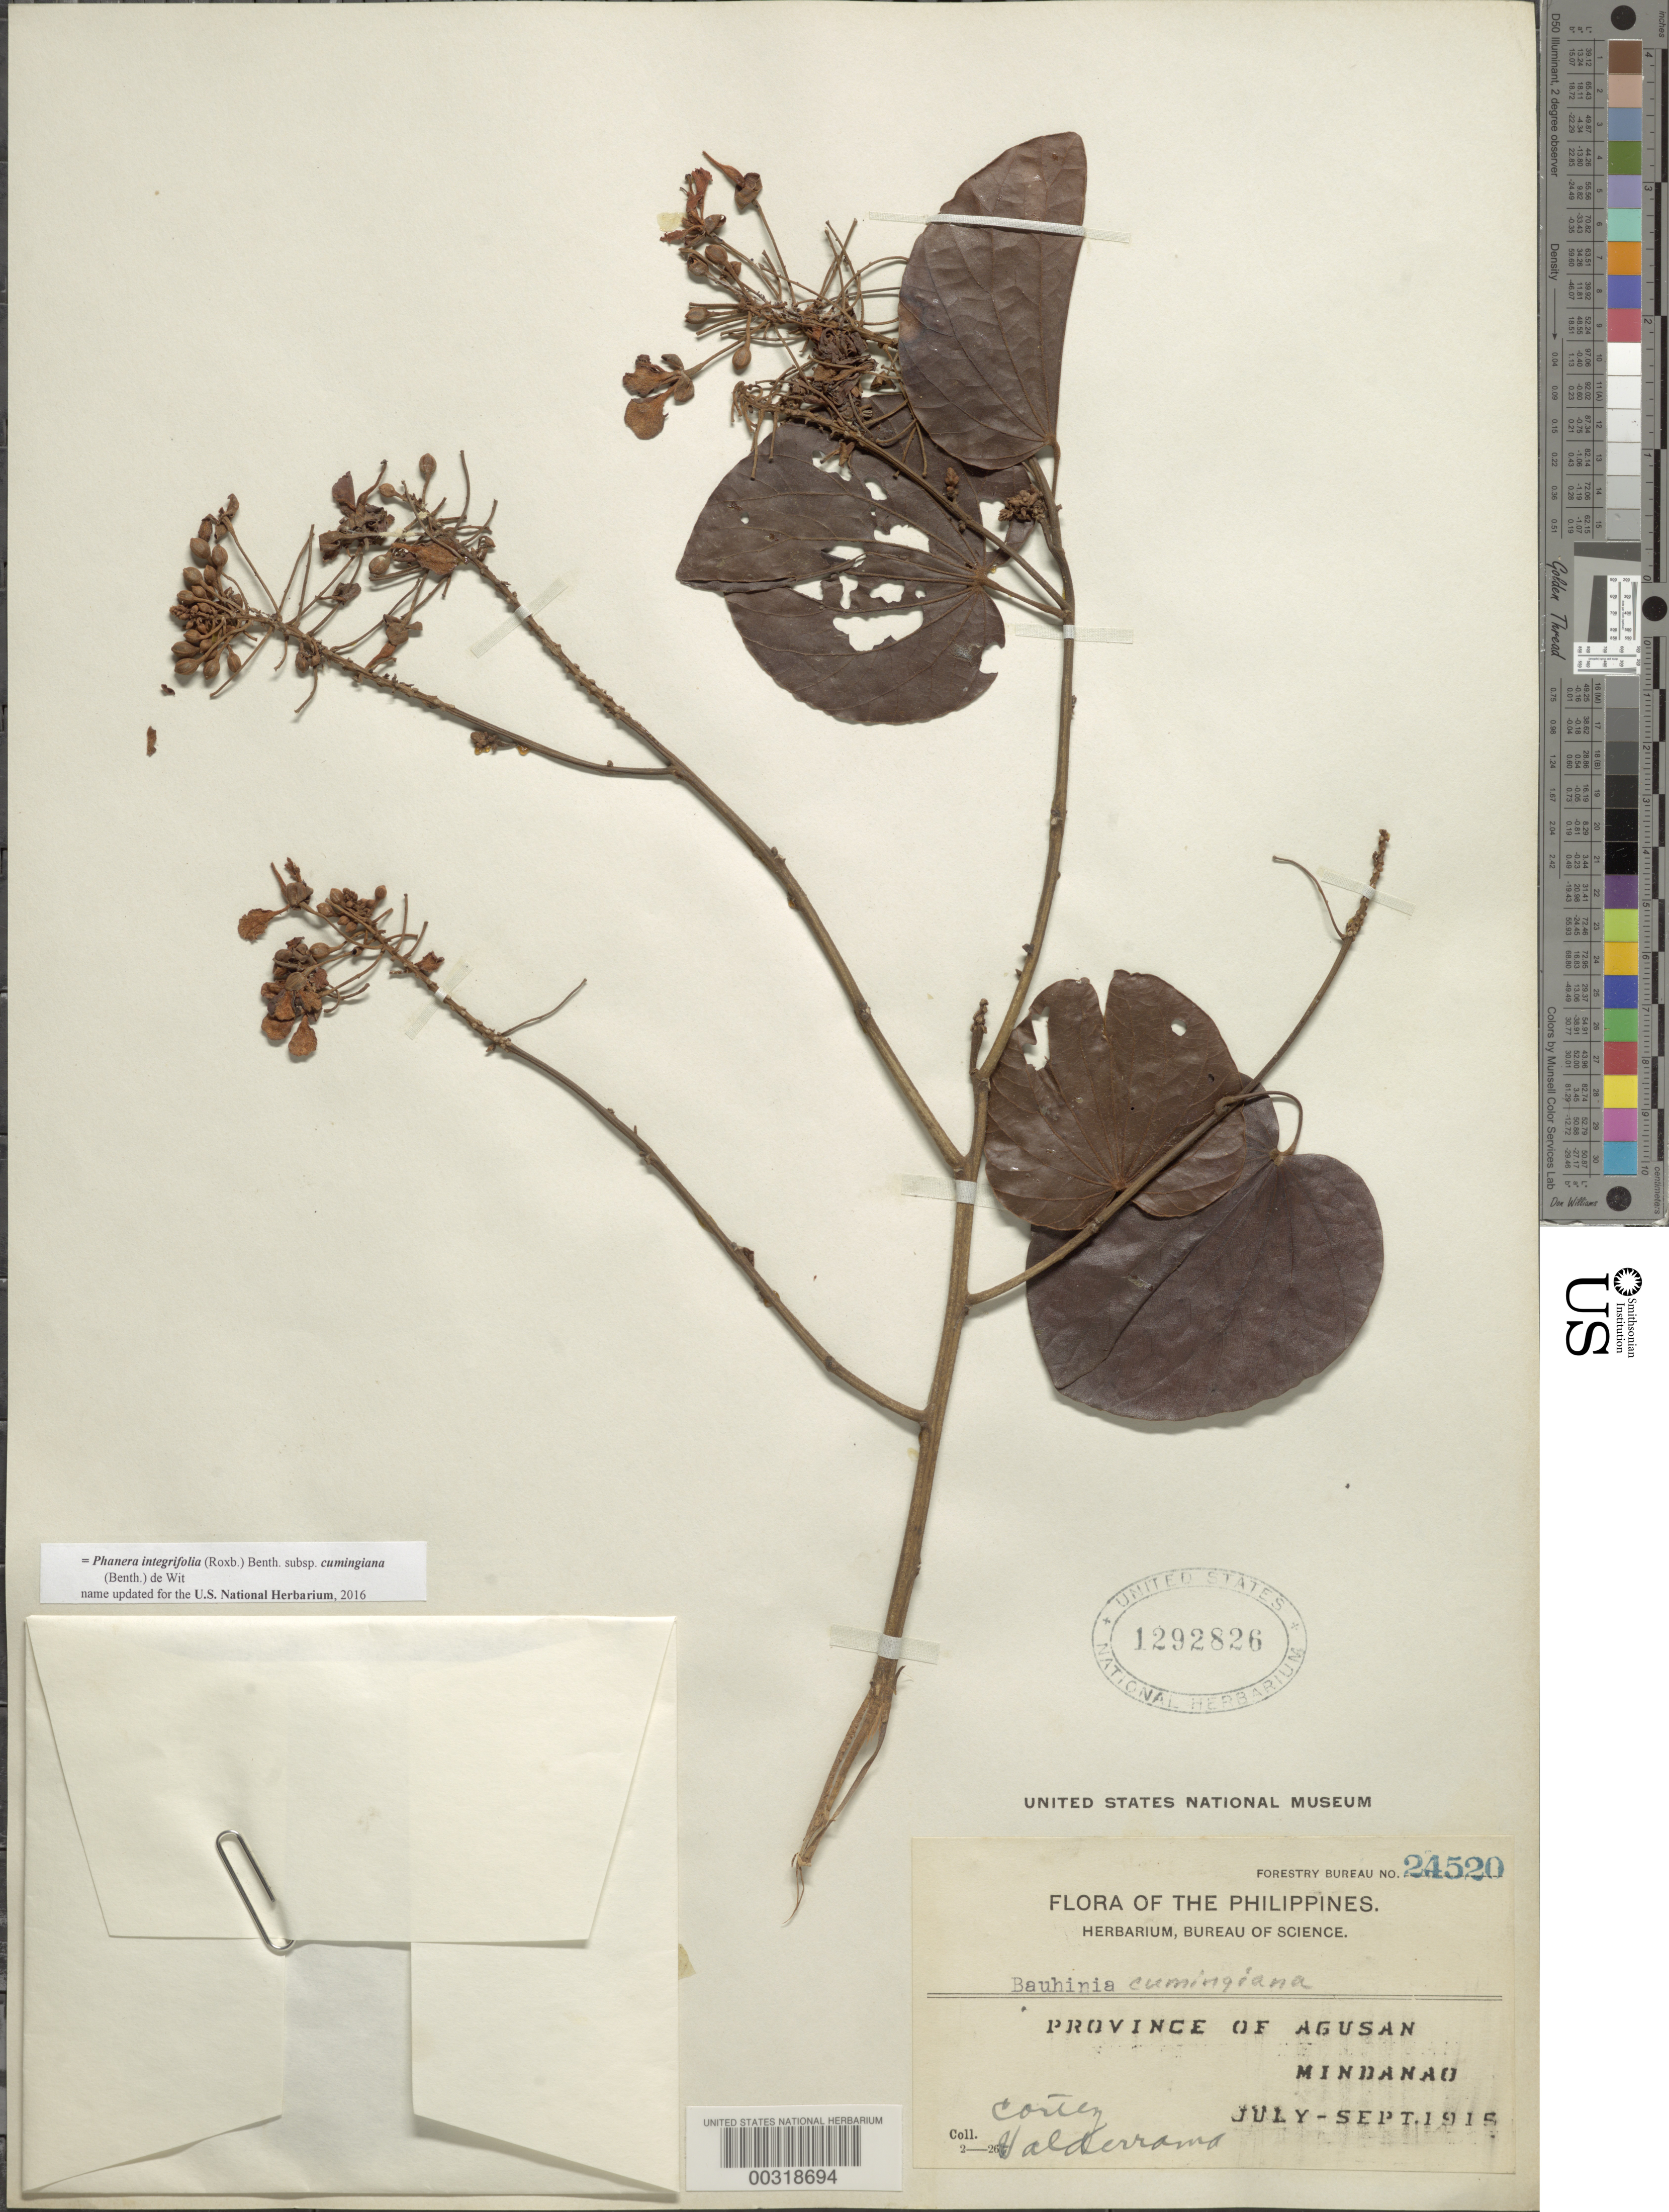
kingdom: Plantae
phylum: Tracheophyta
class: Magnoliopsida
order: Fabales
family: Fabaceae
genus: Phanera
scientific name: Phanera integrifolia subsp. cumingiana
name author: (Benth.) de Wit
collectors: C. Valderrama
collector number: Bureau Of Science No. 24520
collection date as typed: Jul 1915 to -- Sep 1915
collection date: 1915-07/1915-09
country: Philippines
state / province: Caraga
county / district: Agusan del Norte / Agusan del Sur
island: Mindanao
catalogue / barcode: US 1292826